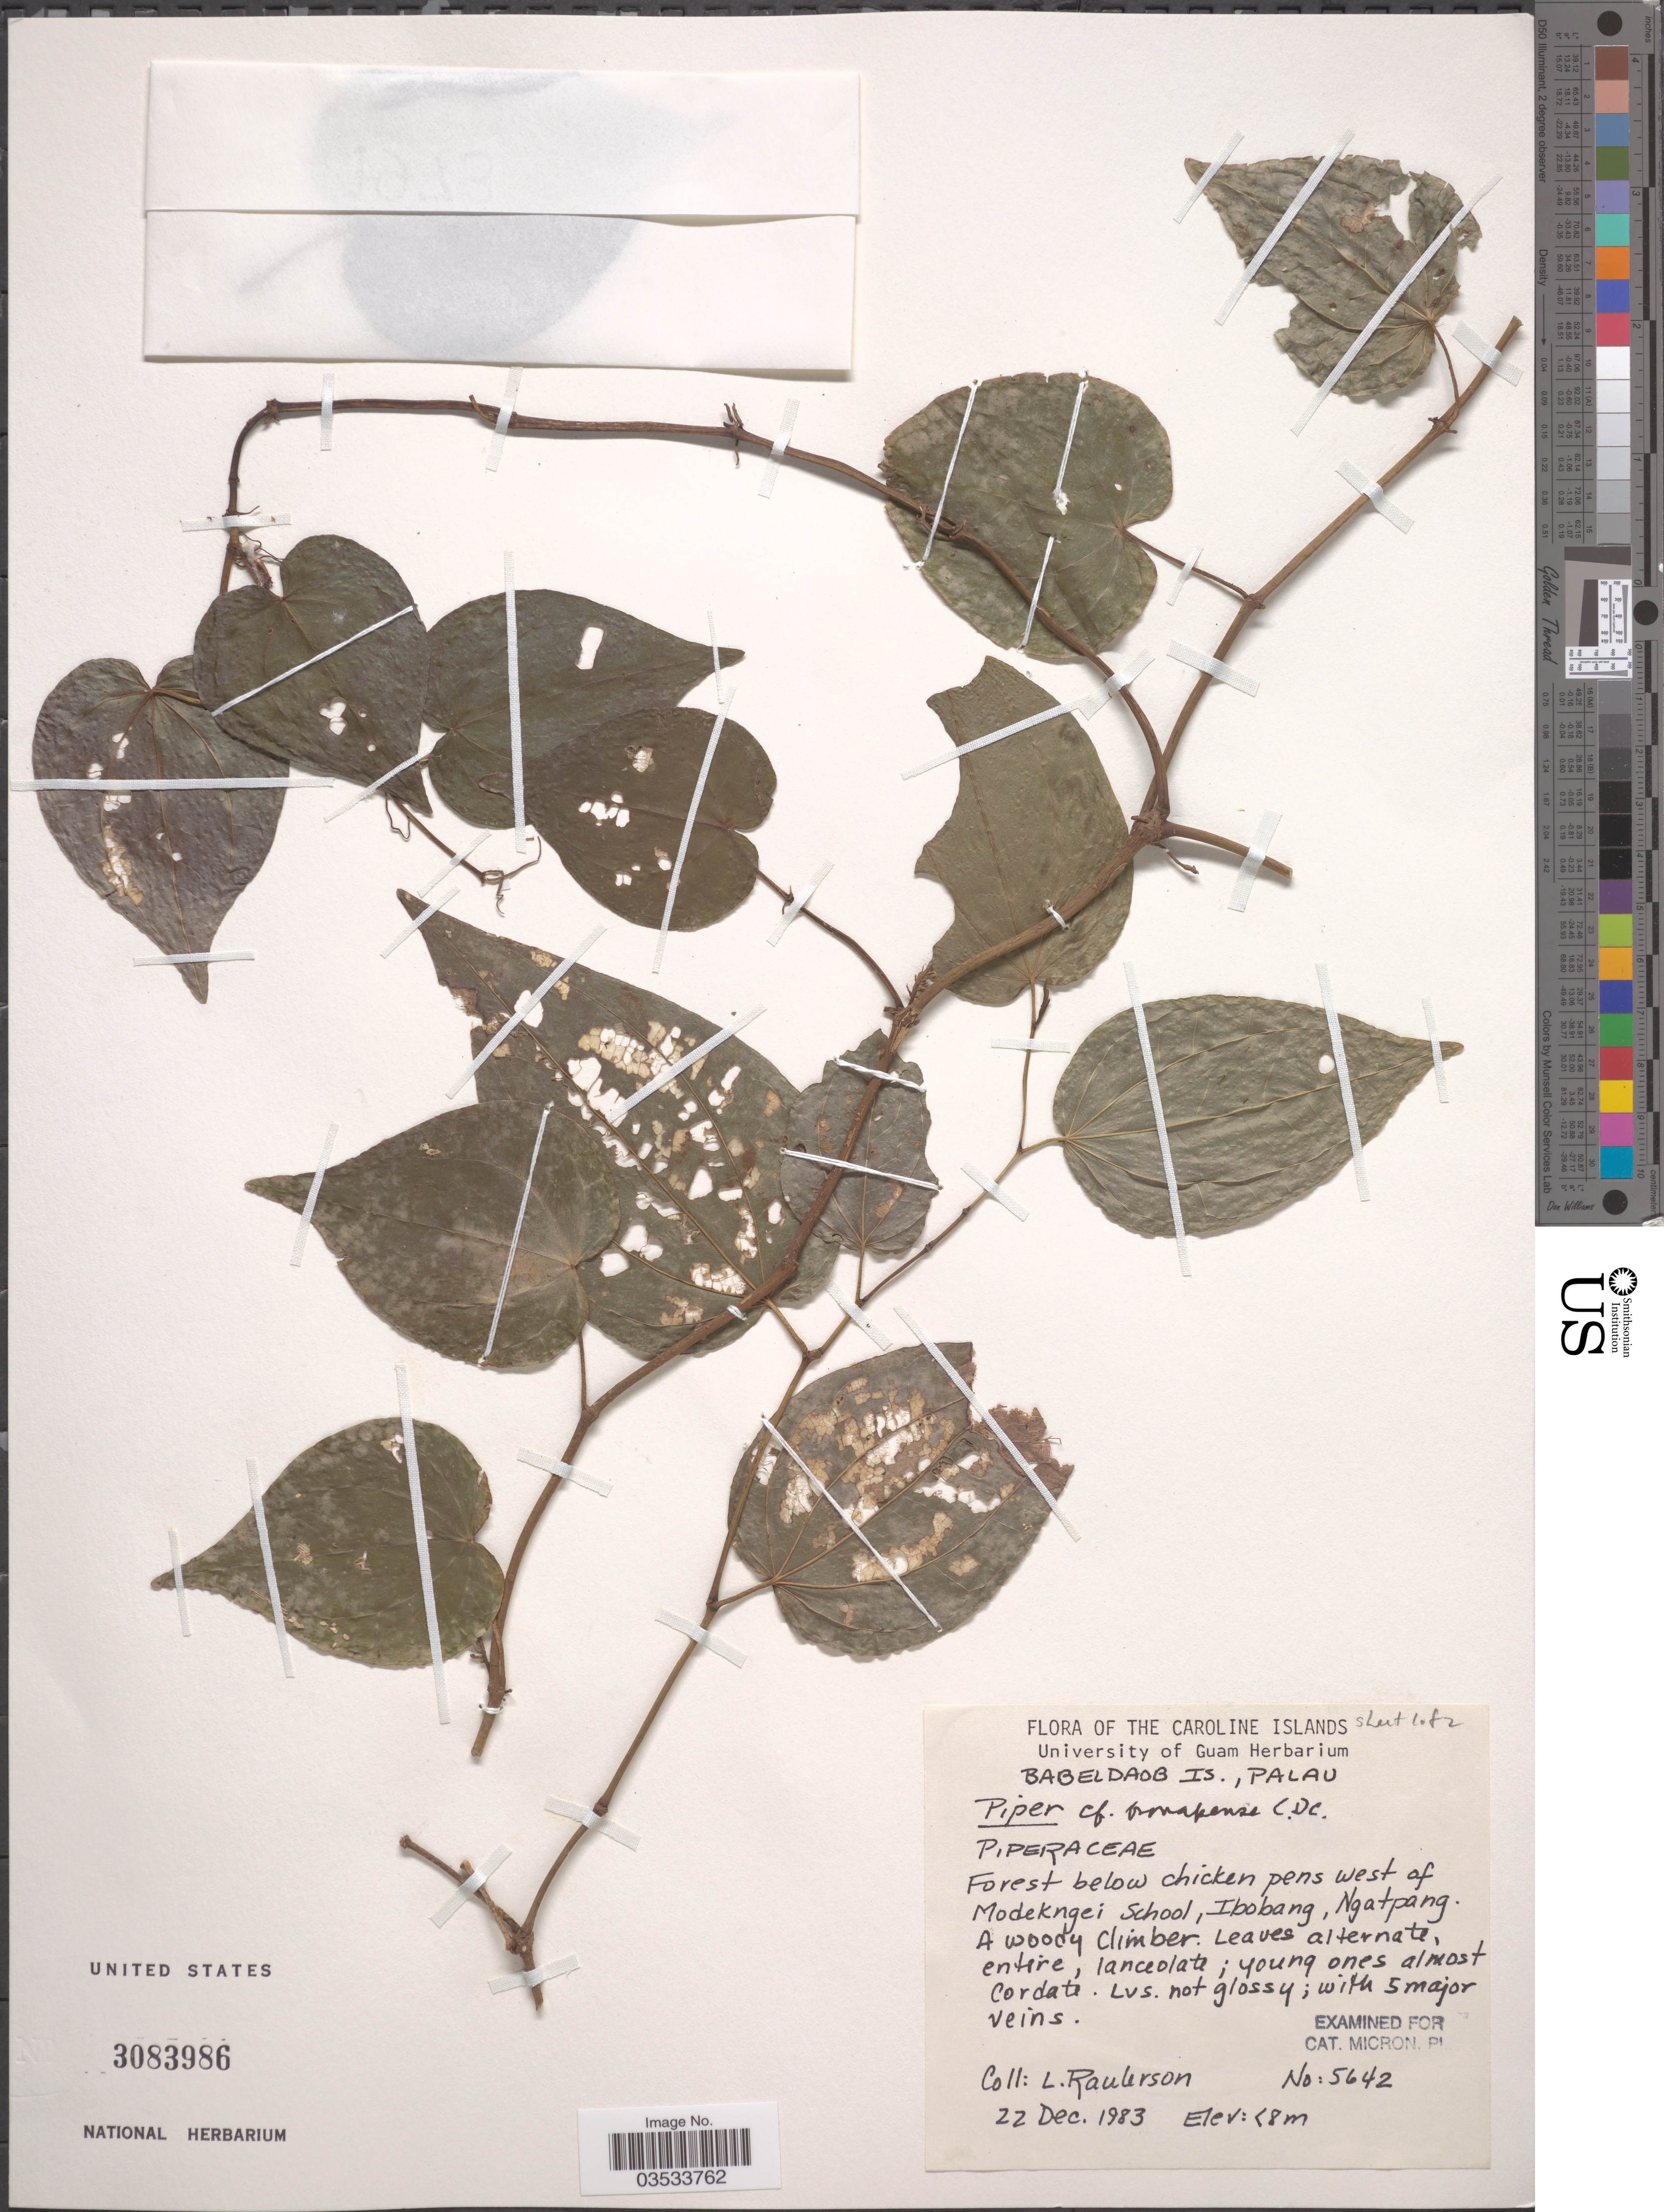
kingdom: Plantae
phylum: Tracheophyta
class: Magnoliopsida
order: Piperales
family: Piperaceae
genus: Piper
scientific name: Piper ponapense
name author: C. DC.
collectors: L. Raulerson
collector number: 5642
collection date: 1983-12-22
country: Palau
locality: Caroline Islands. Babeldaob Is., Palau. Forest below chicken pens west of Modekngei School, Ibobang, Ngatpang.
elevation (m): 8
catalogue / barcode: US 3083986